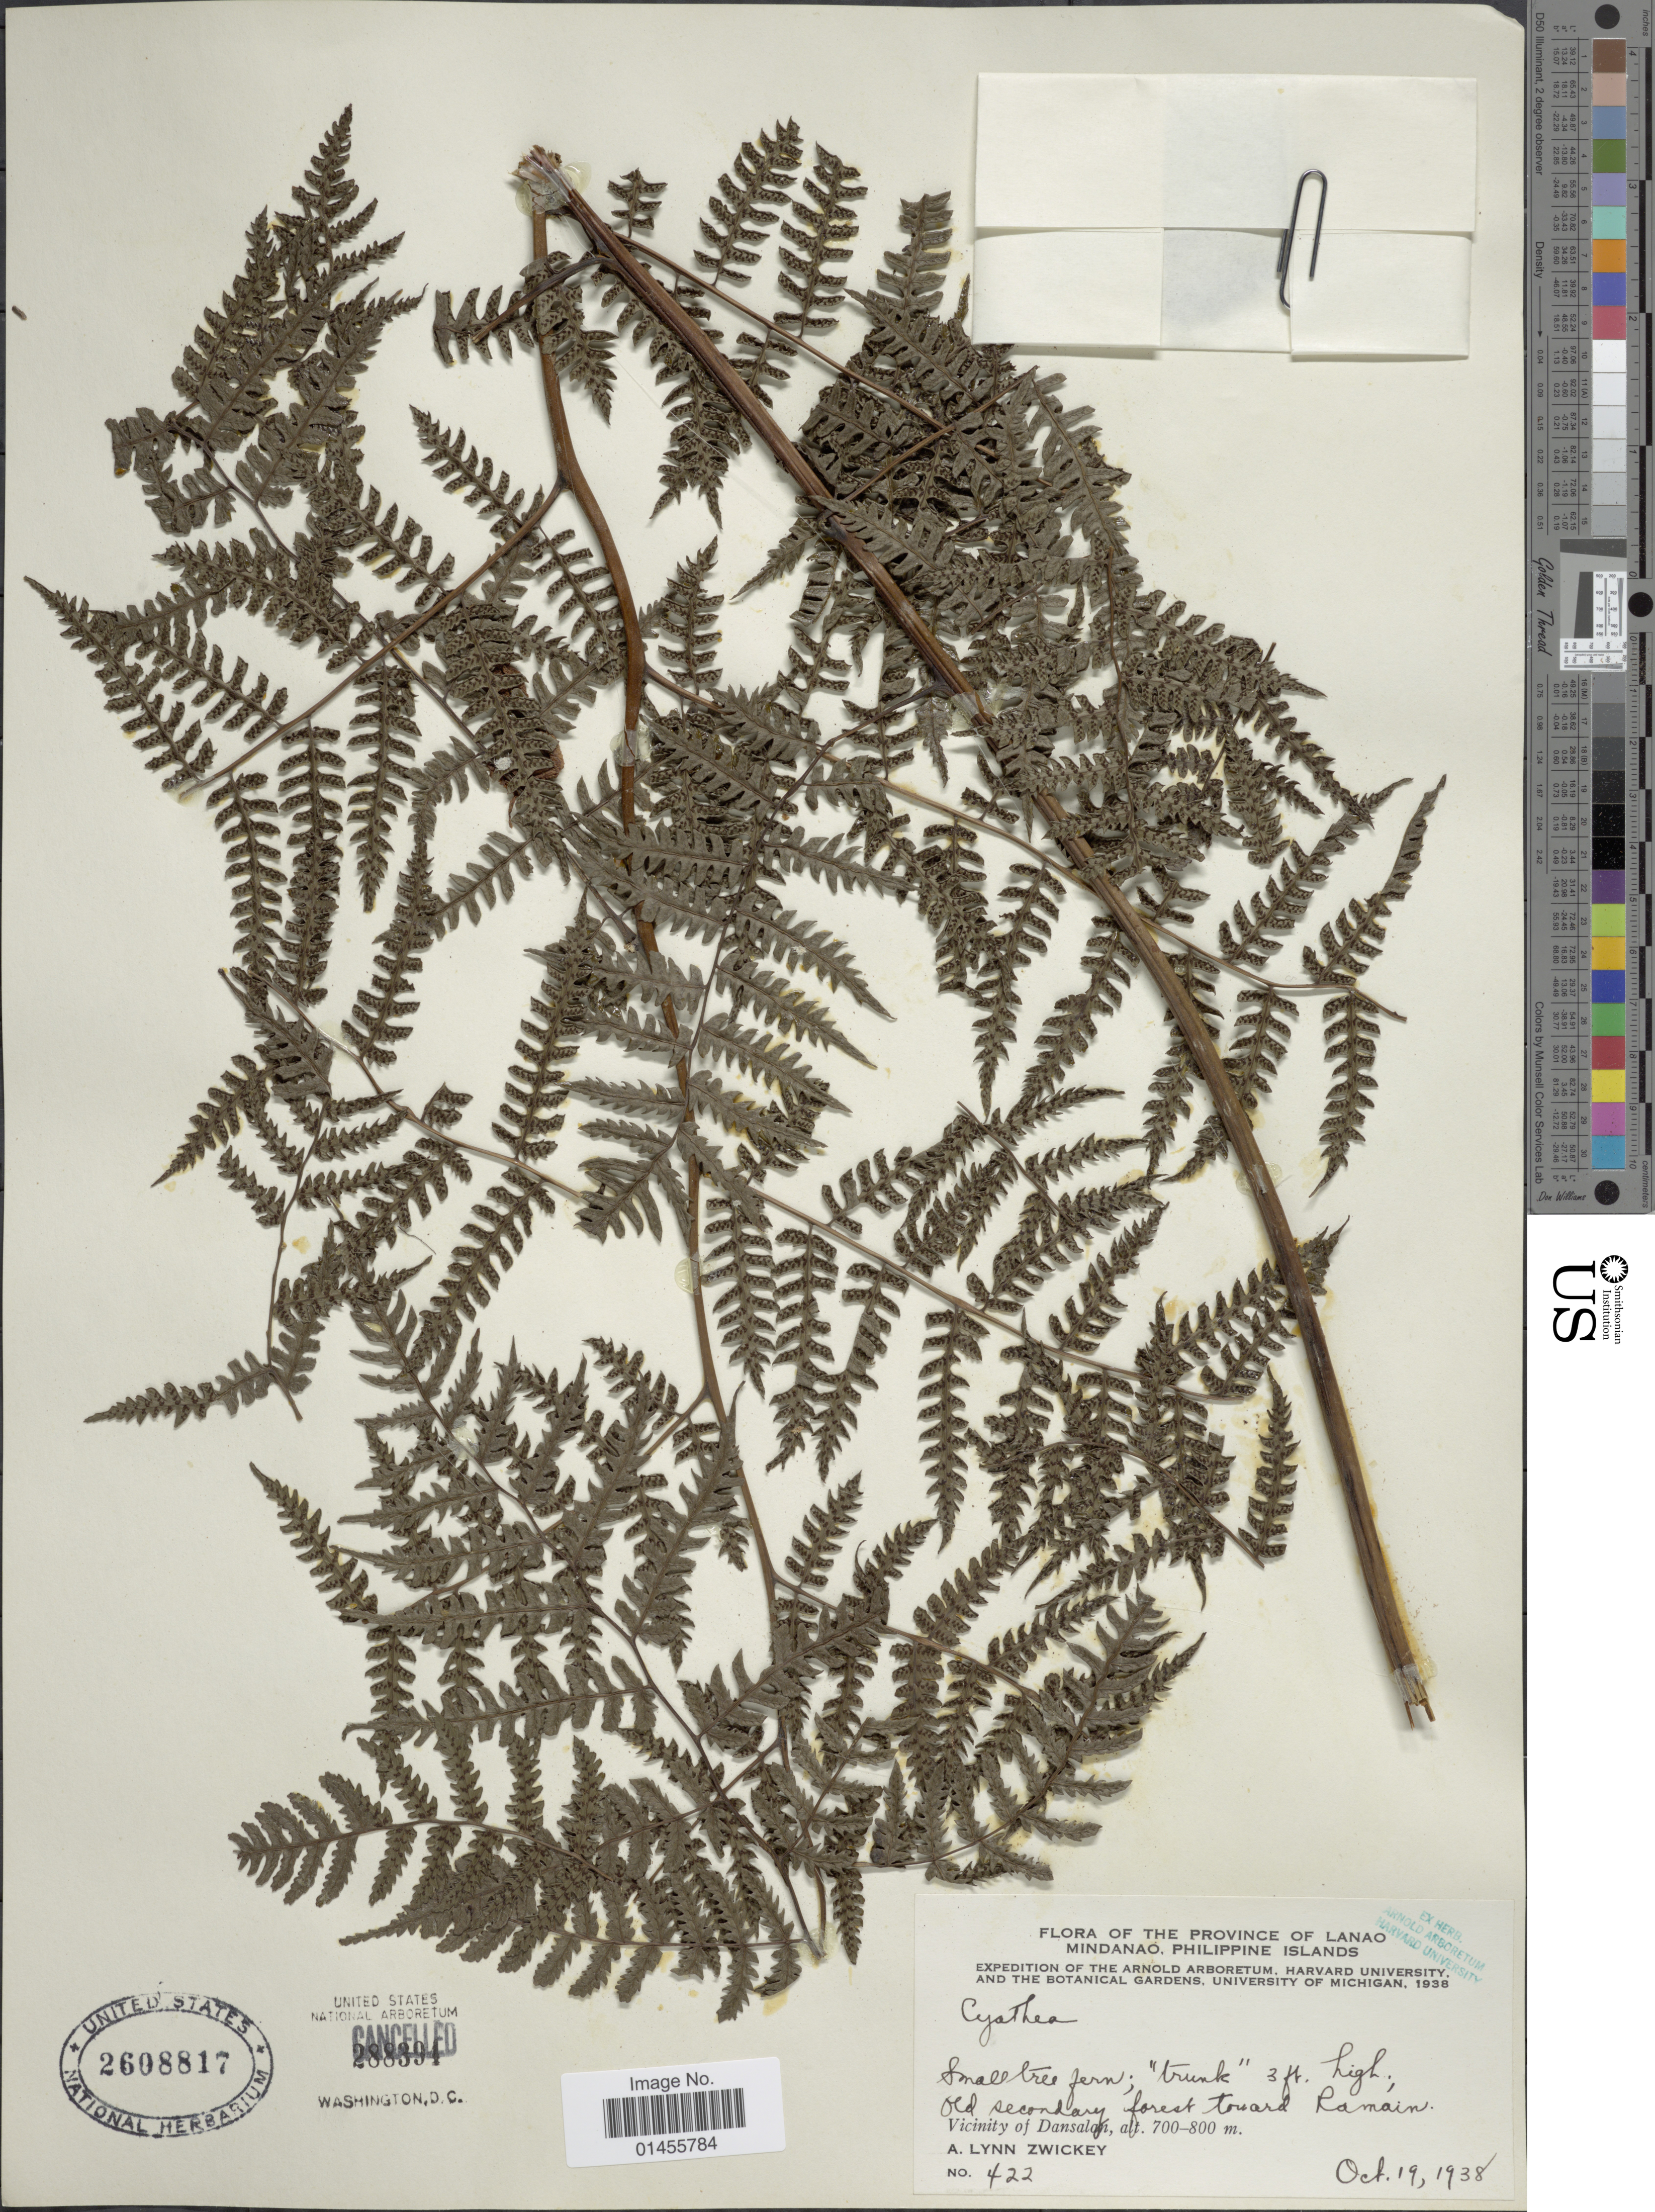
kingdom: Plantae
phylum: Tracheophyta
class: Polypodiopsida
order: Cyatheales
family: Cyatheaceae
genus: Alsophila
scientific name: Alsophila sp.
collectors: A. Zwickey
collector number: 422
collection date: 1938-10-19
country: Philippines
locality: Province of Lanao, Mindanao, Vicinity of Dansalon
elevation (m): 700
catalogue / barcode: US 2608817